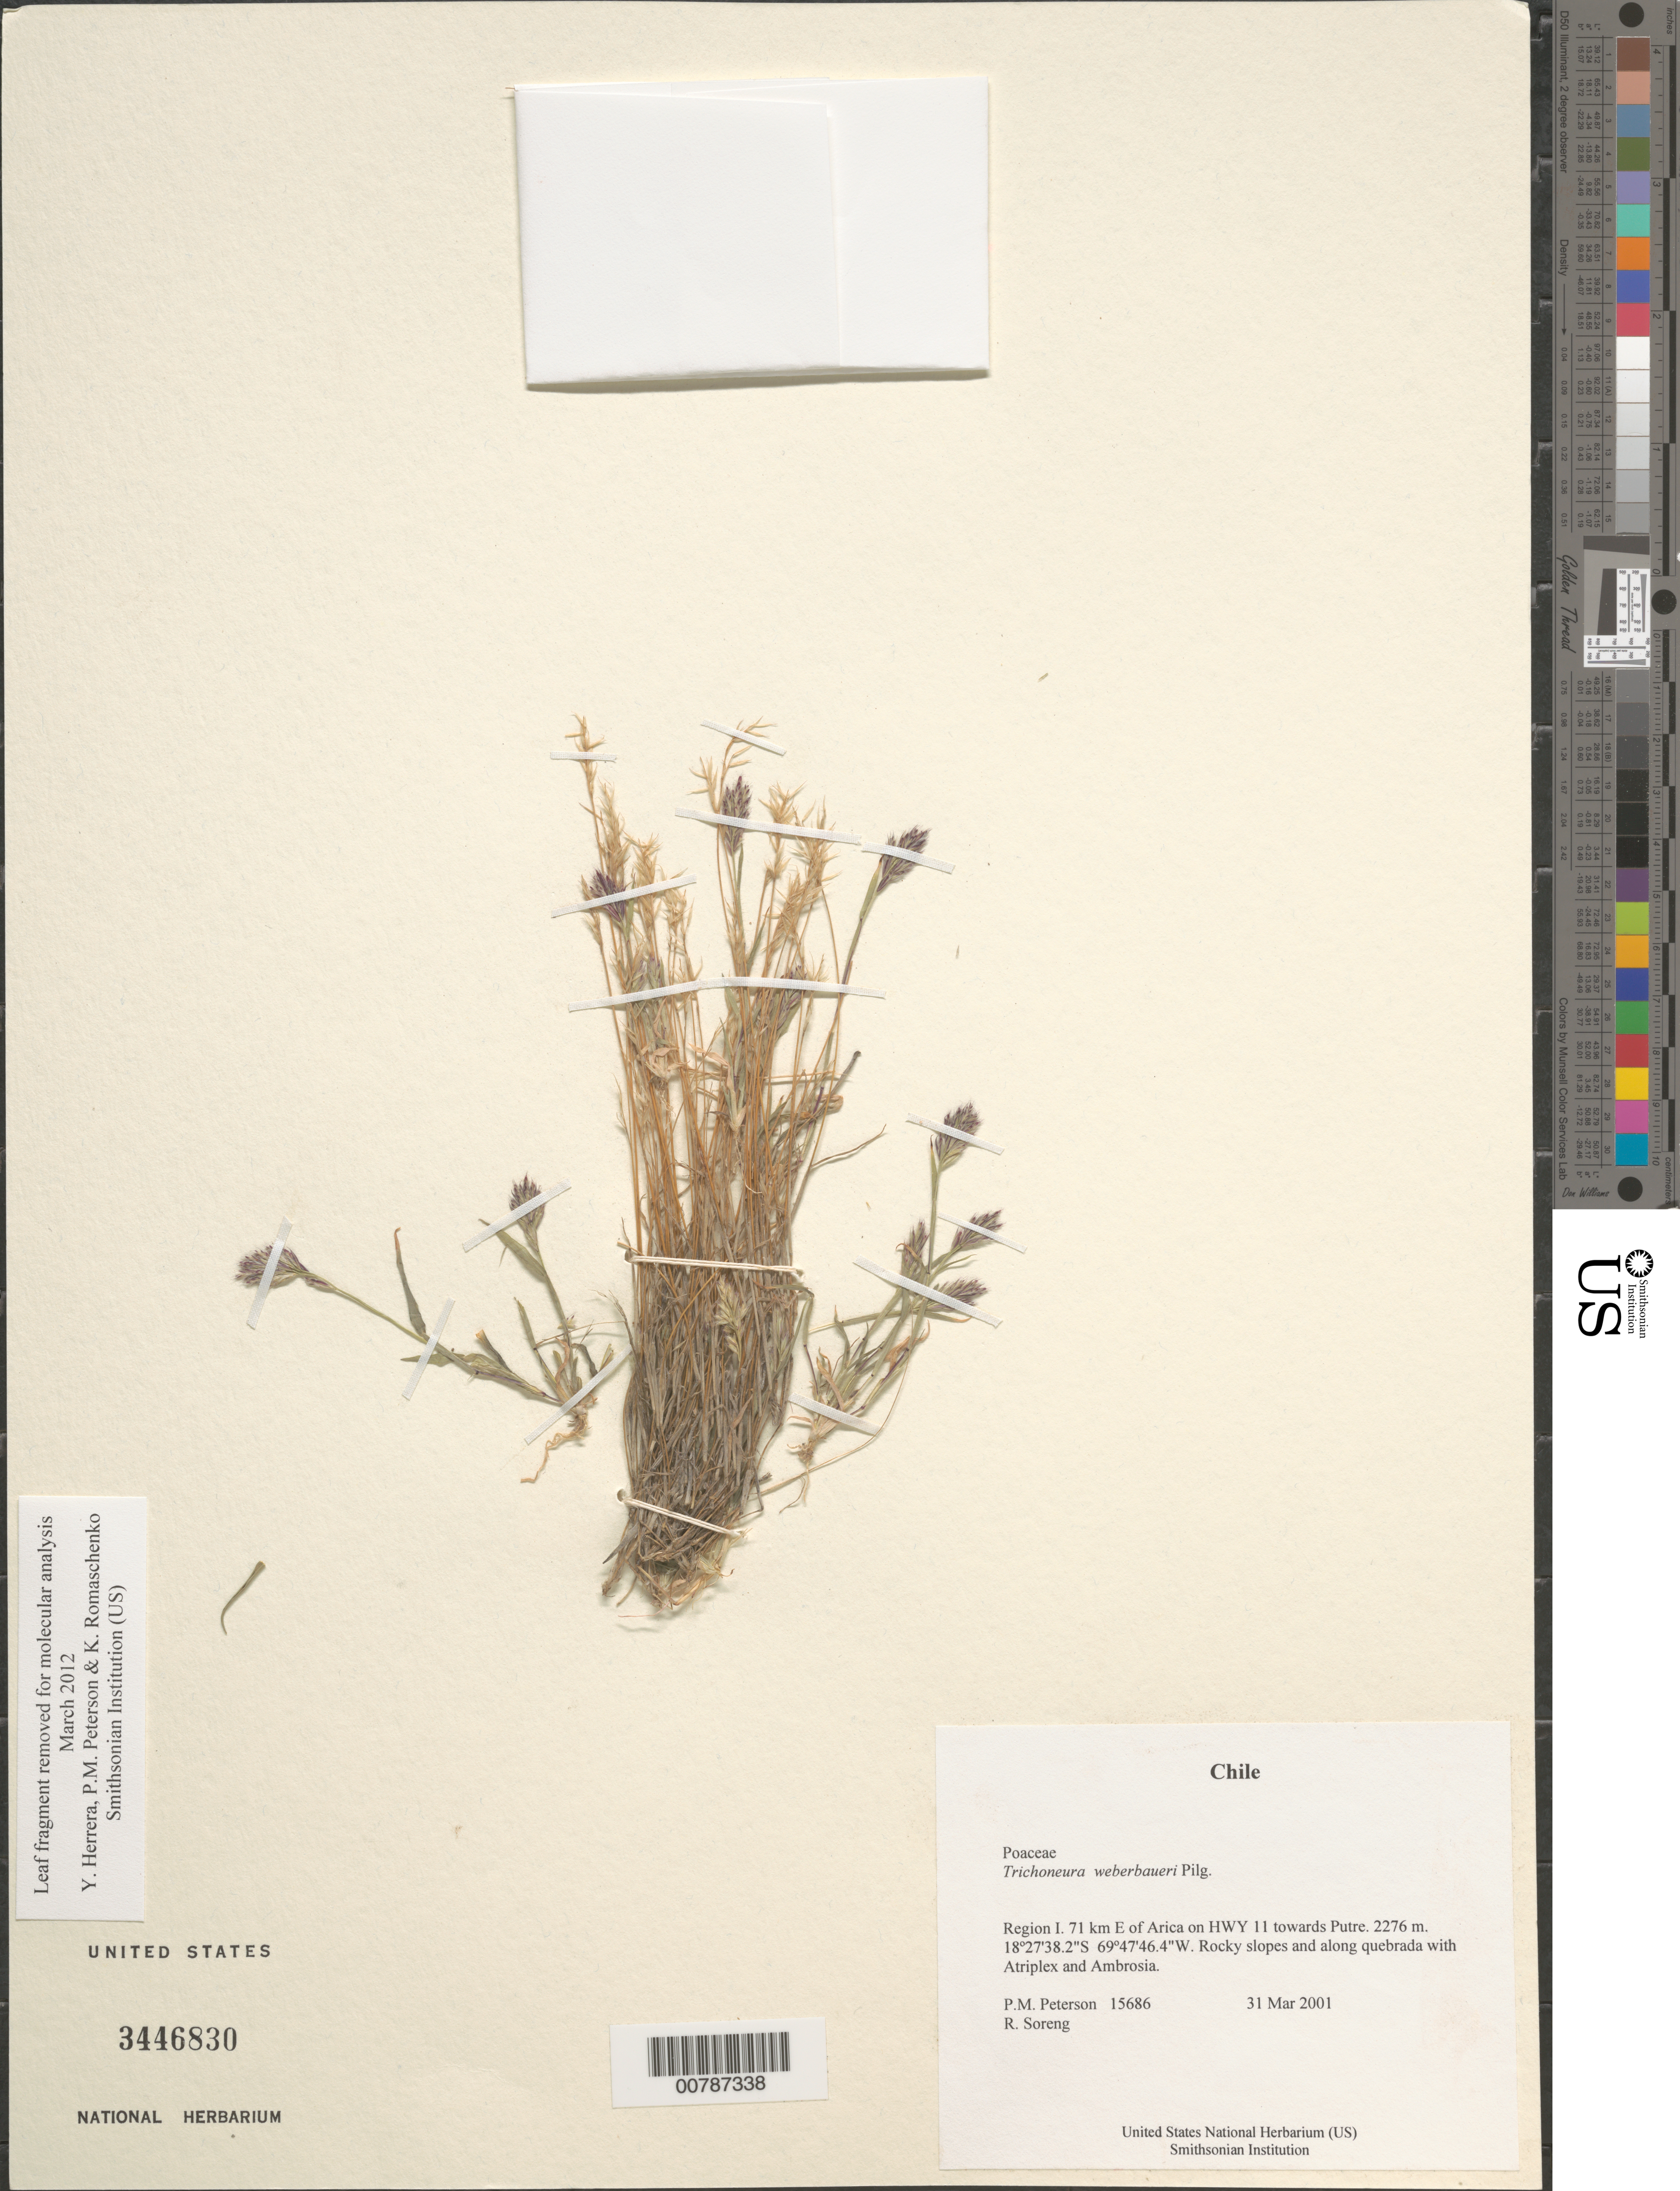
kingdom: Plantae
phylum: Tracheophyta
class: Liliopsida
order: Poales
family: Poaceae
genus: Trichoneura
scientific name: Trichoneura weberbaueri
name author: Pilg. in Engl.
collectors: P. M. Peterson & R. J. Soreng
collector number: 15686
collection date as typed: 31 Mar 2001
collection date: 2001-03-31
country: Chile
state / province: Tarapacá (I)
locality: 71 km E of Arica on HWY 11 towards Putre.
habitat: Rocky slopes and along quebrada with Atriplex and Ambrosia.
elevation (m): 2276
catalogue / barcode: US 3446830